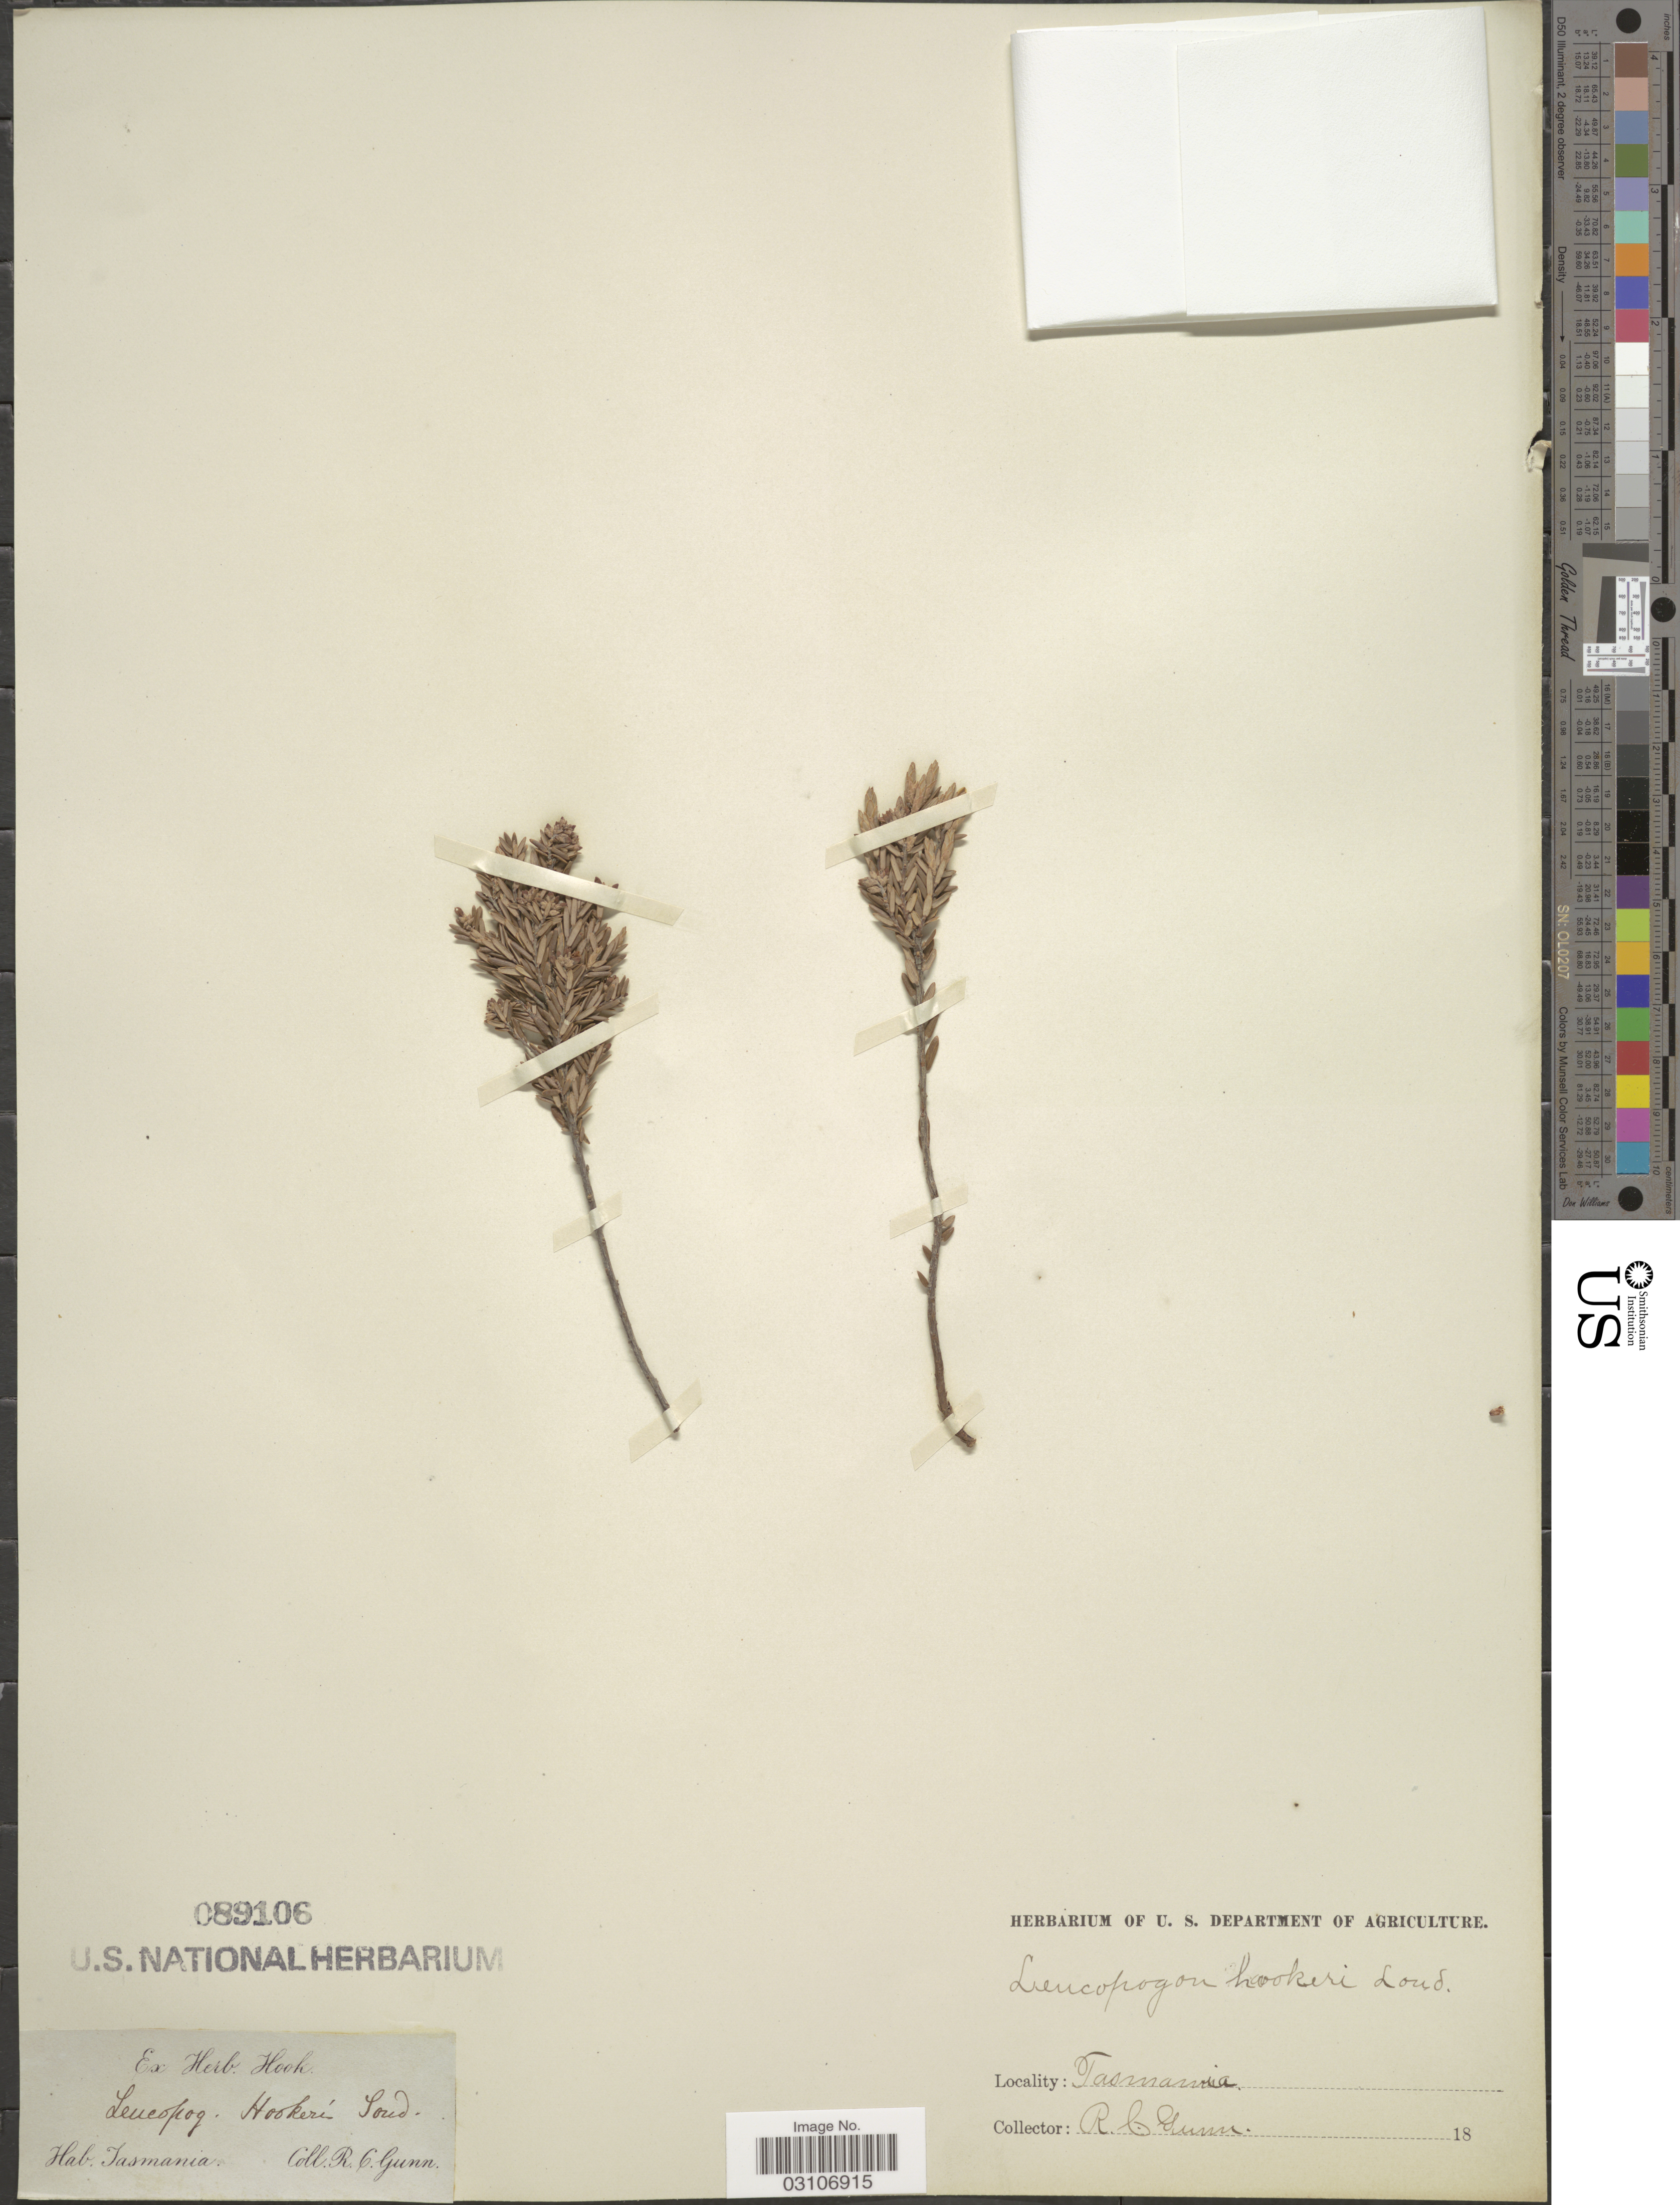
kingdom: Plantae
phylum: Tracheophyta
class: Magnoliopsida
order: Ericales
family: Ericaceae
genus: Leucopogon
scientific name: Leucopogon hookeri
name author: Sond.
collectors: R. Gunn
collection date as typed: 18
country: Australia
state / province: Tasmania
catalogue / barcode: US 89106